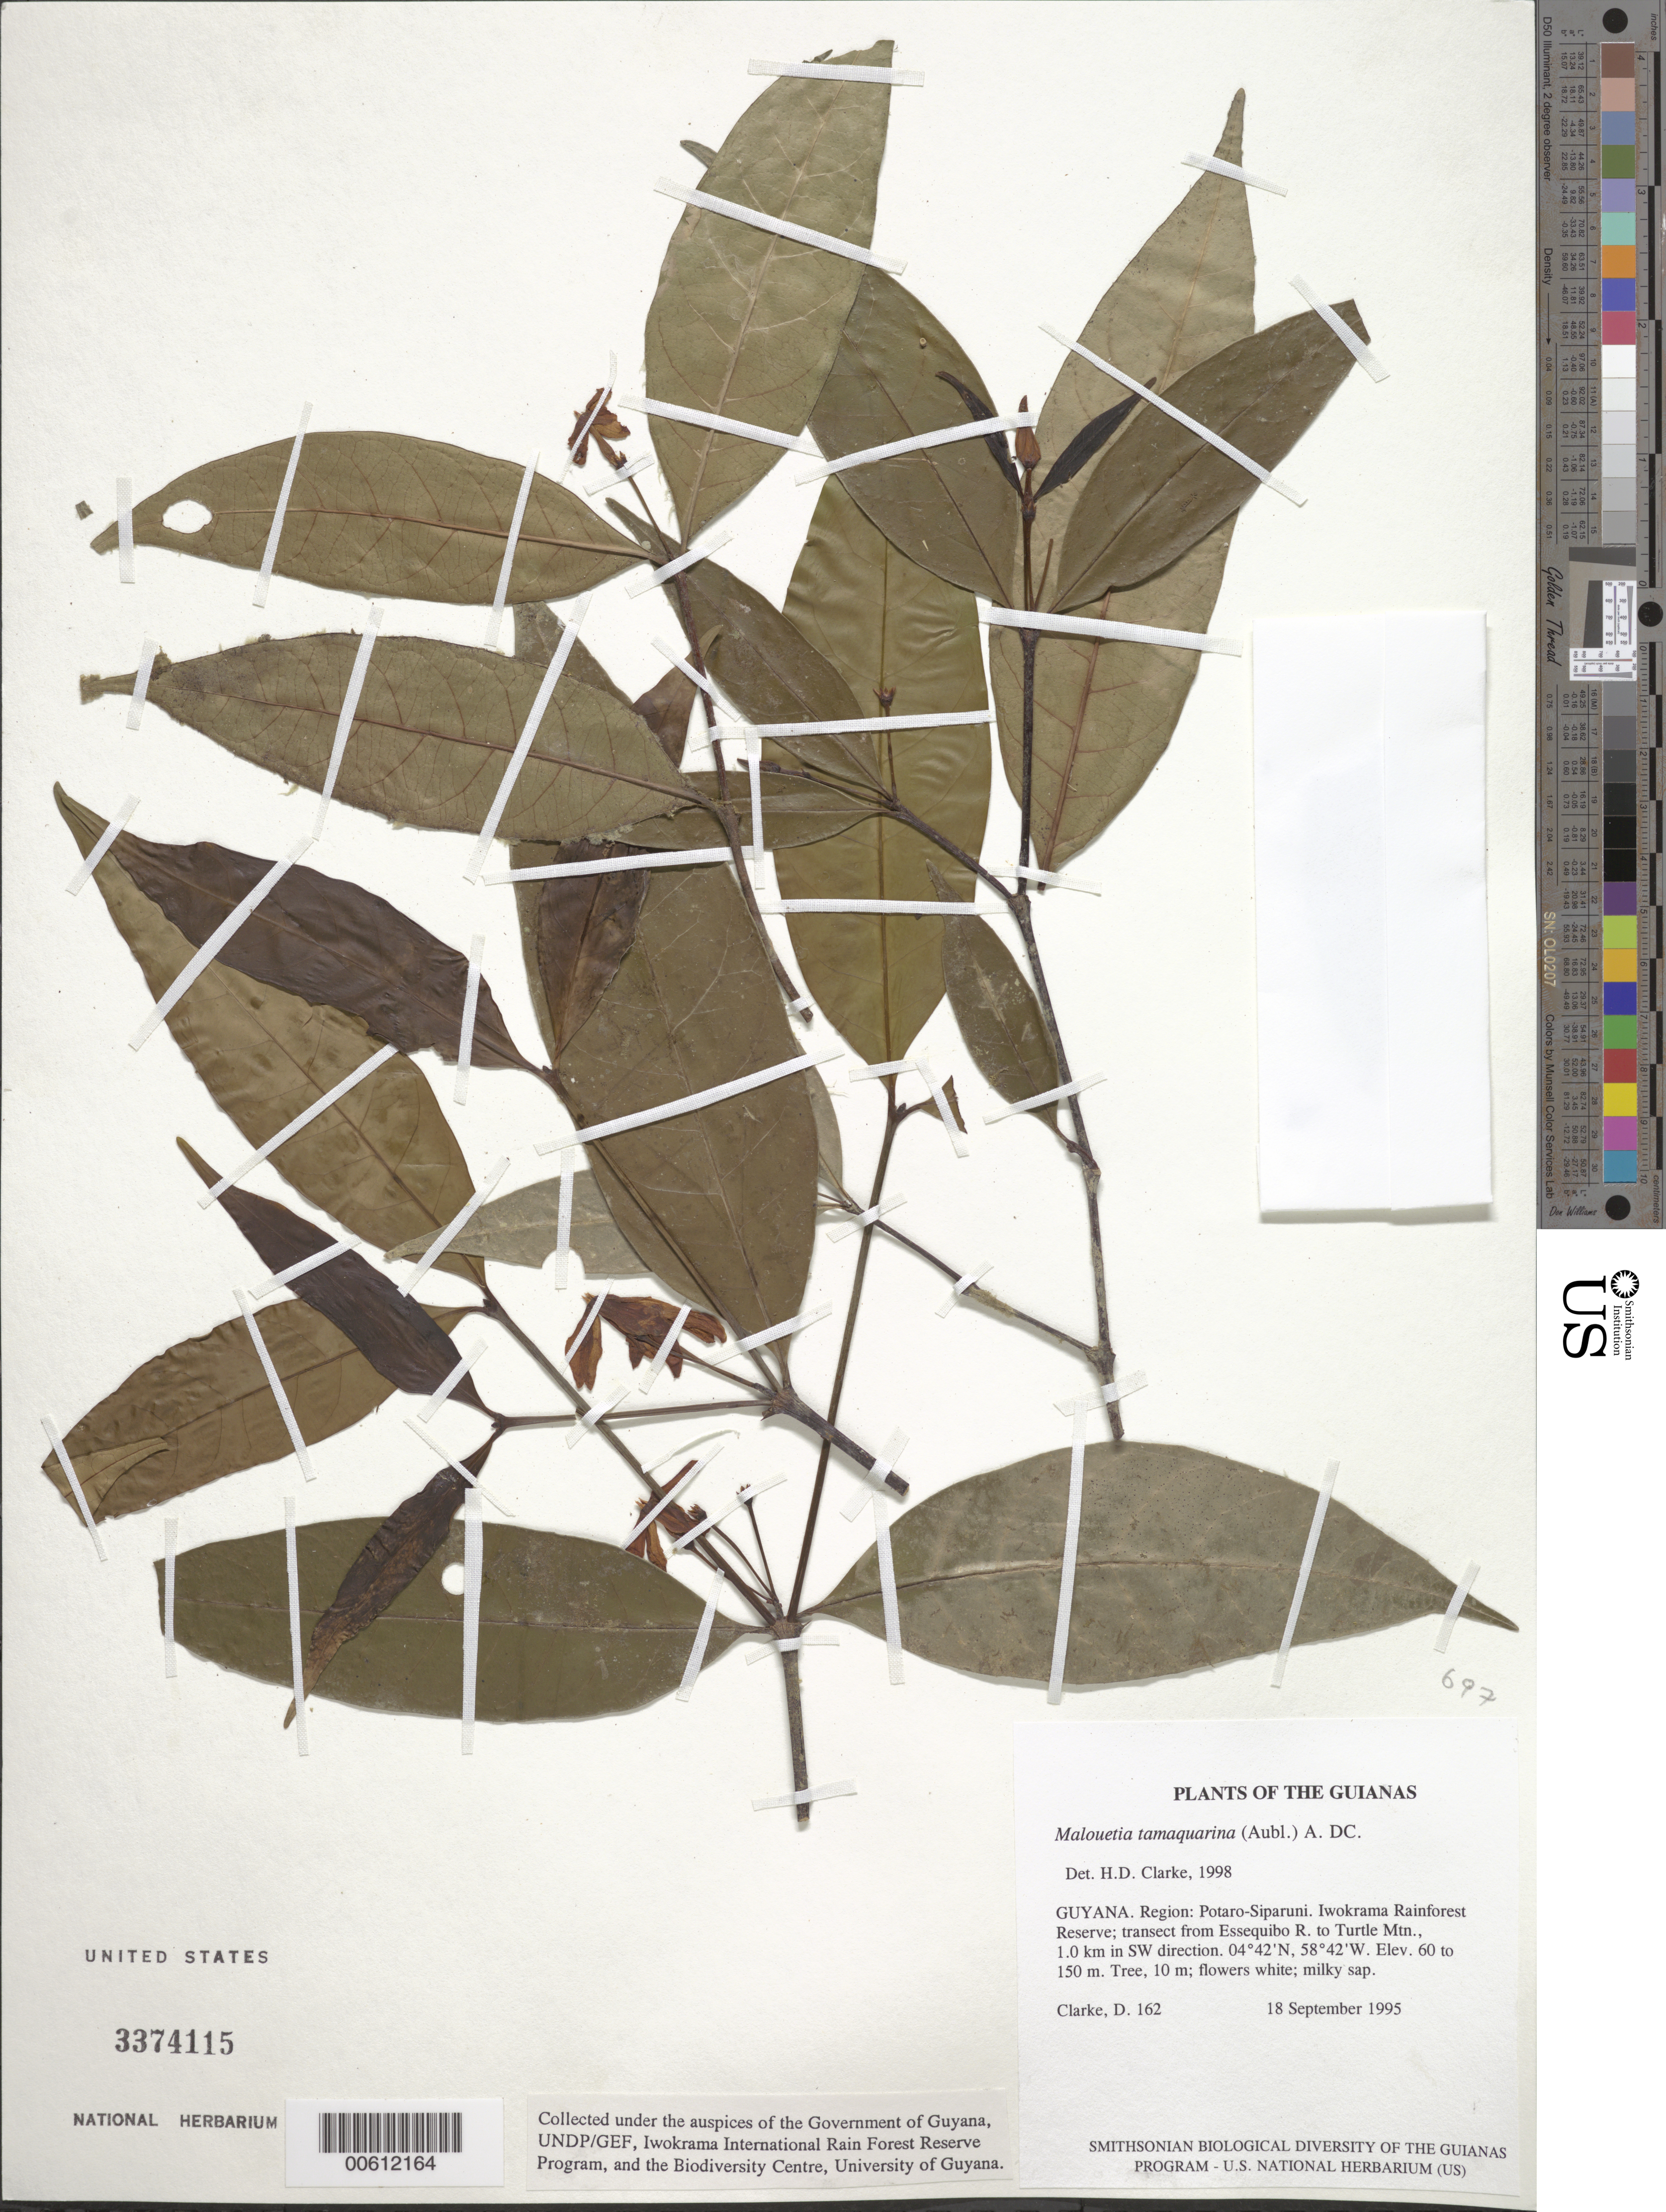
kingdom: Plantae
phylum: Tracheophyta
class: Magnoliopsida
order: Gentianales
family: Apocynaceae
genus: Malouetia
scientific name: Malouetia tamaquarina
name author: (Aubl.) A. DC.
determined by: Clarke, H. D., University of North Carolina (Asheville)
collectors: H. D. Clarke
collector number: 162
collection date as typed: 18 September 1995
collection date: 1995-09-18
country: Guyana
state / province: Potaro-Siparuni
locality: Iwokrama Rainforest Reserve; transect from Essequibo R. to Turtle Mtn., 1.0 km in SW direction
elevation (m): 60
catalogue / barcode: US 3374115